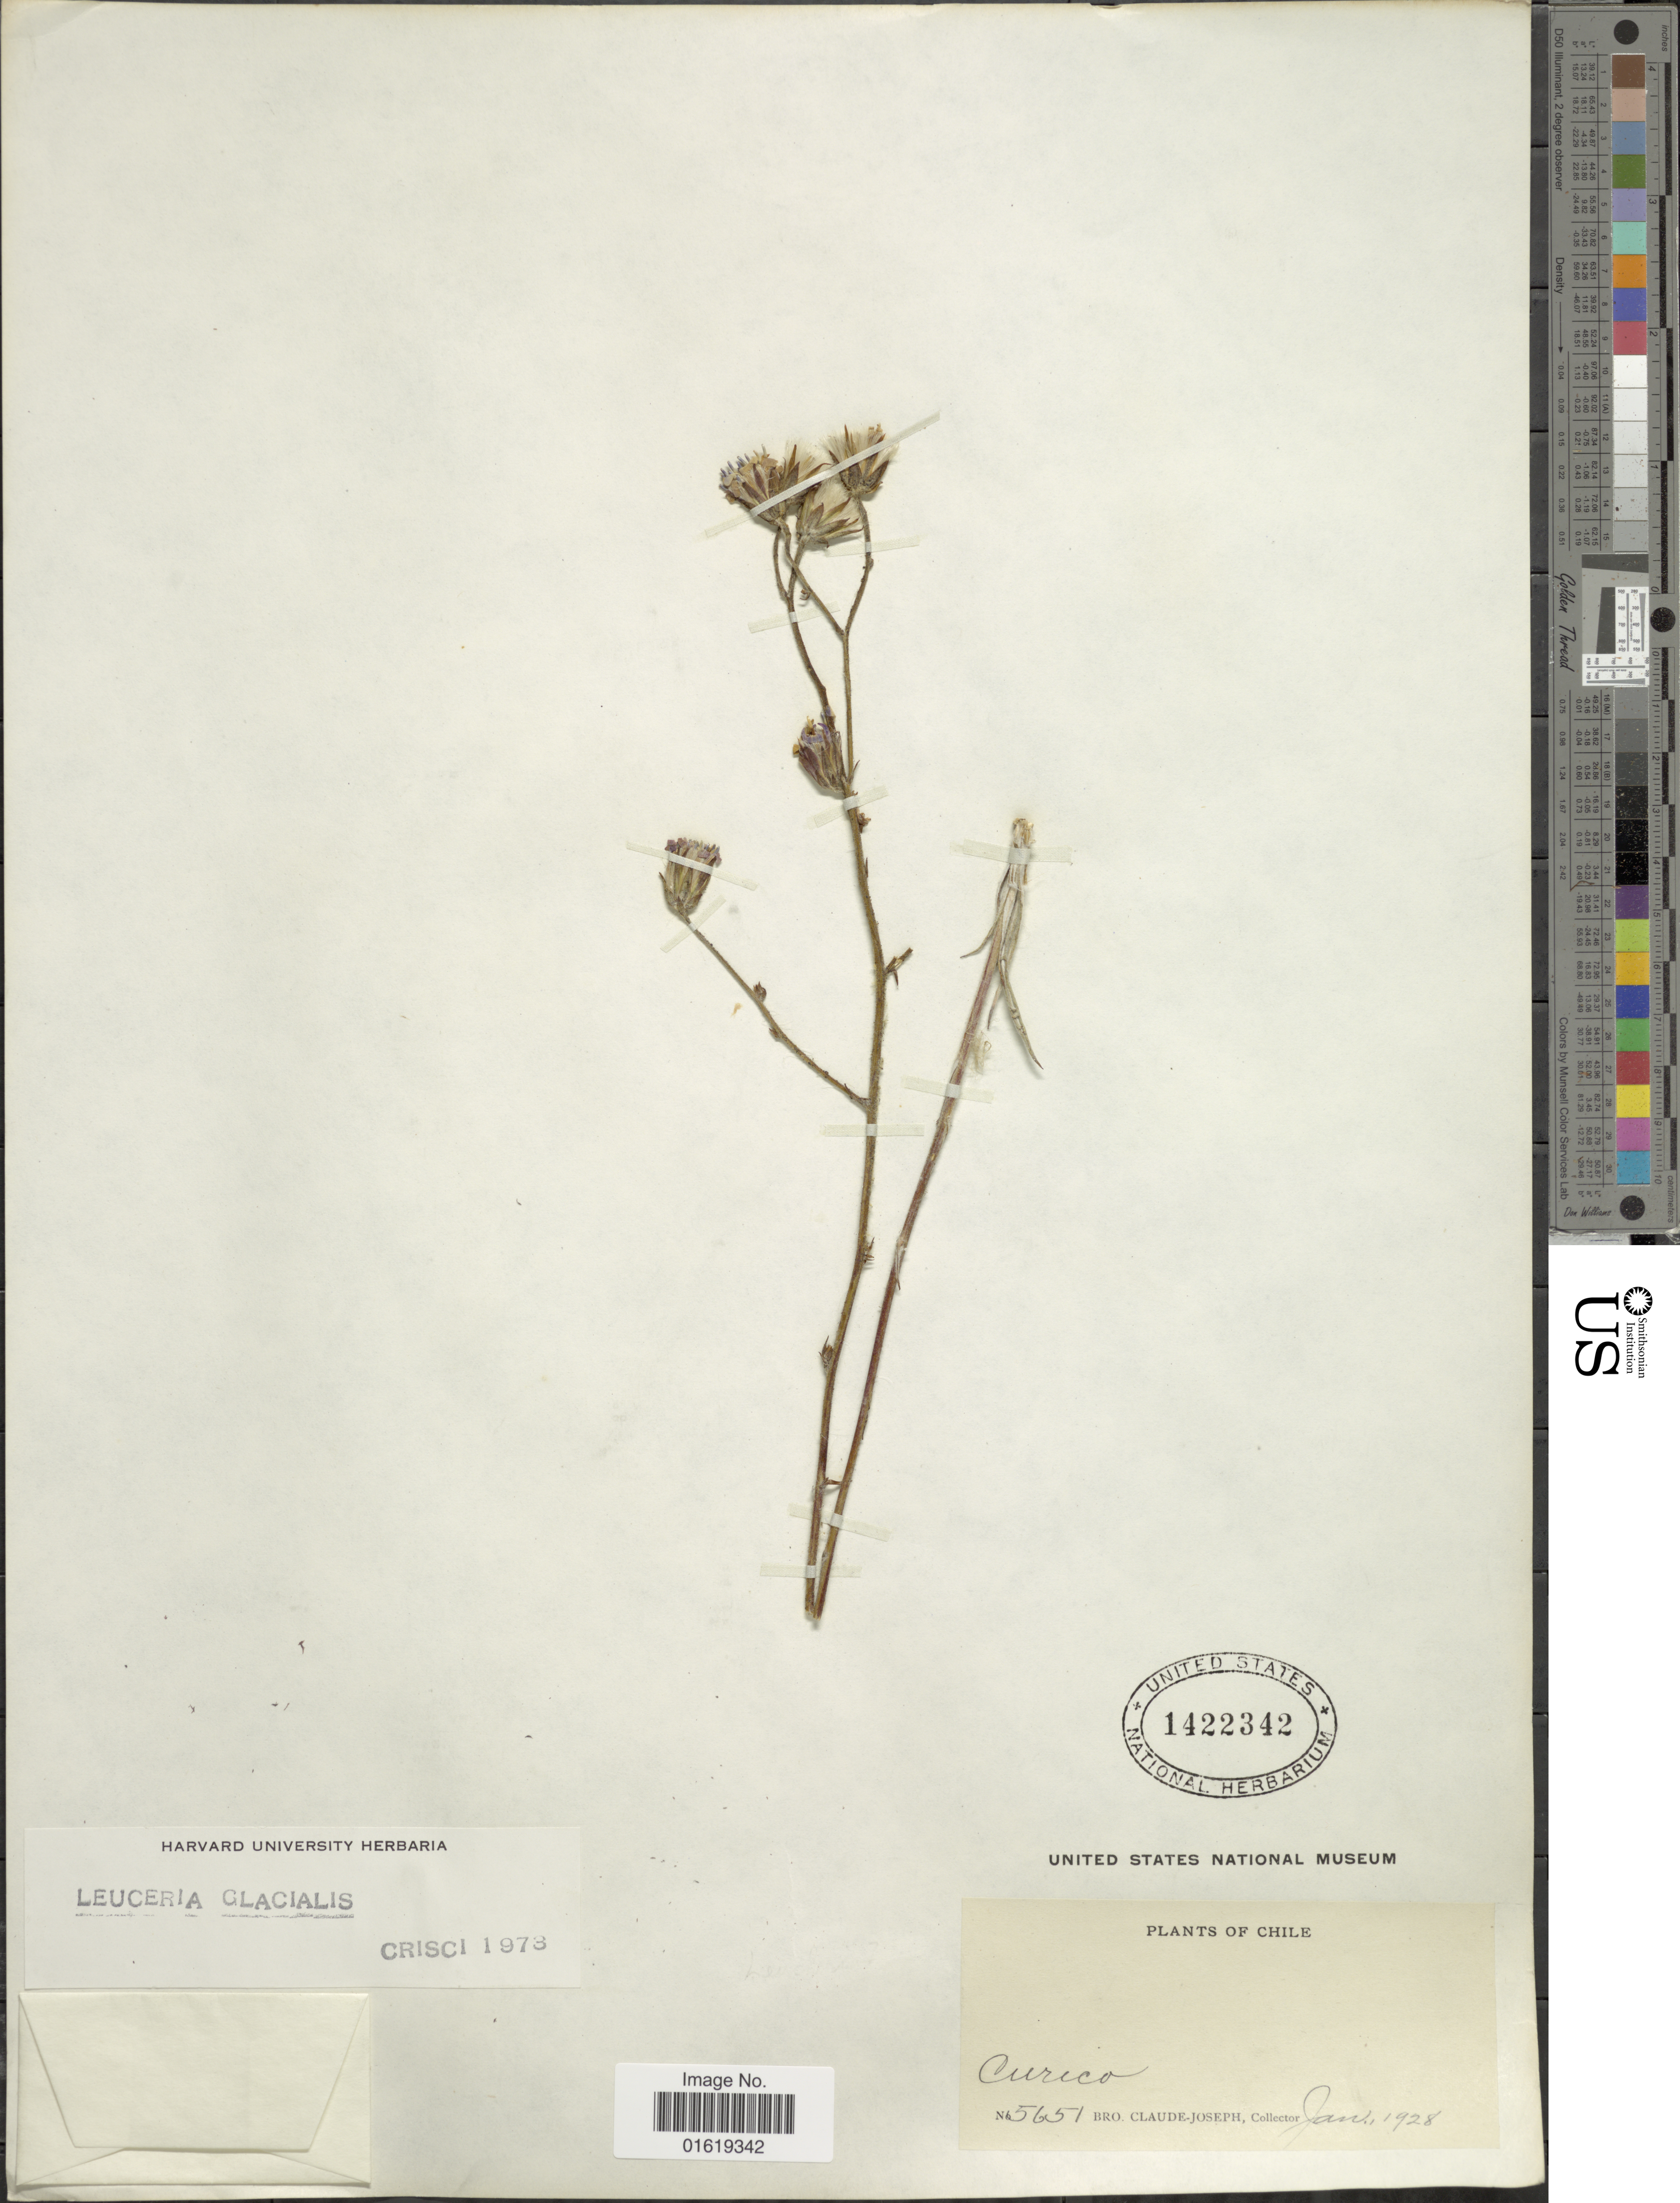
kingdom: Plantae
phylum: Tracheophyta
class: Magnoliopsida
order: Asterales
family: Asteraceae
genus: Leucheria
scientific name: Leucheria glacialis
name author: (Poepp. ex Less.) Reiche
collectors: Bro. Claude-Joseph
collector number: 5651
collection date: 1928-01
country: Chile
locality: Curico.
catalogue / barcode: US 1422342